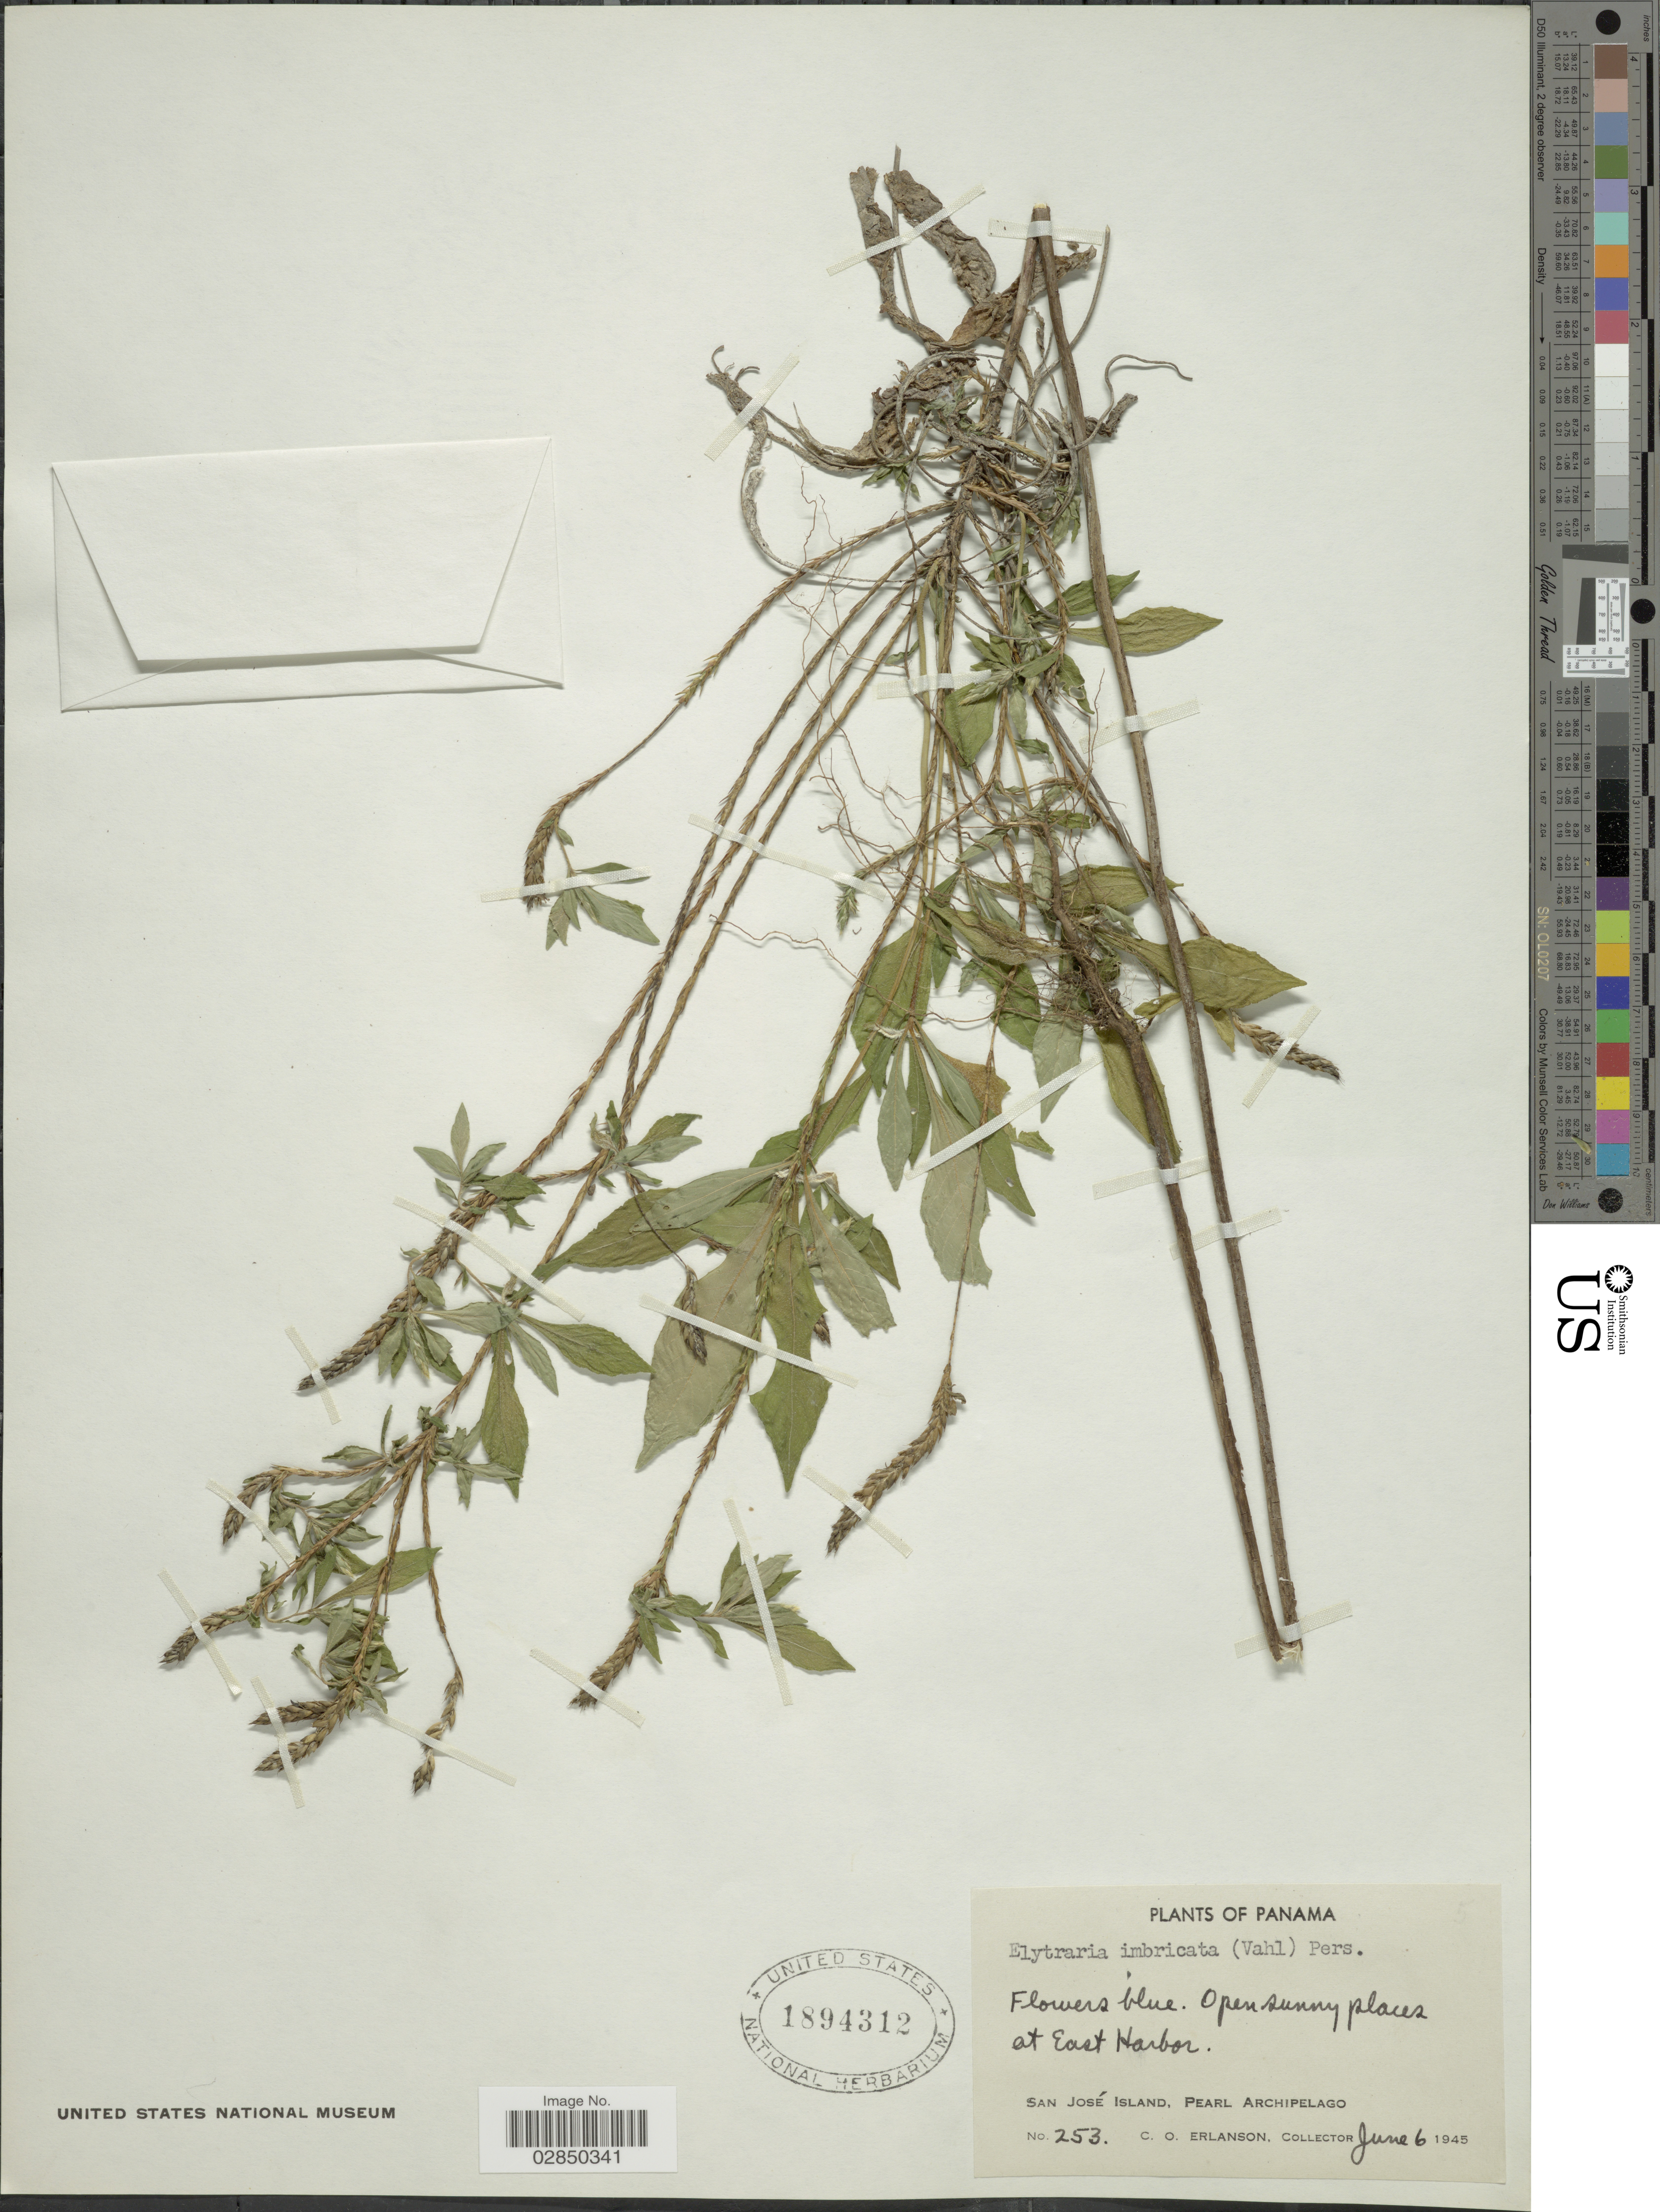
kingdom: Plantae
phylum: Tracheophyta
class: Magnoliopsida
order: Lamiales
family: Acanthaceae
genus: Elytraria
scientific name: Elytraria imbricata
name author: (Vahl) Pers.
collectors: C. O. Erlanson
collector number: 253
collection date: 1945-06-06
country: Panama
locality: East Harbor. San José Island, Pearl Archipelago.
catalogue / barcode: US 1894312